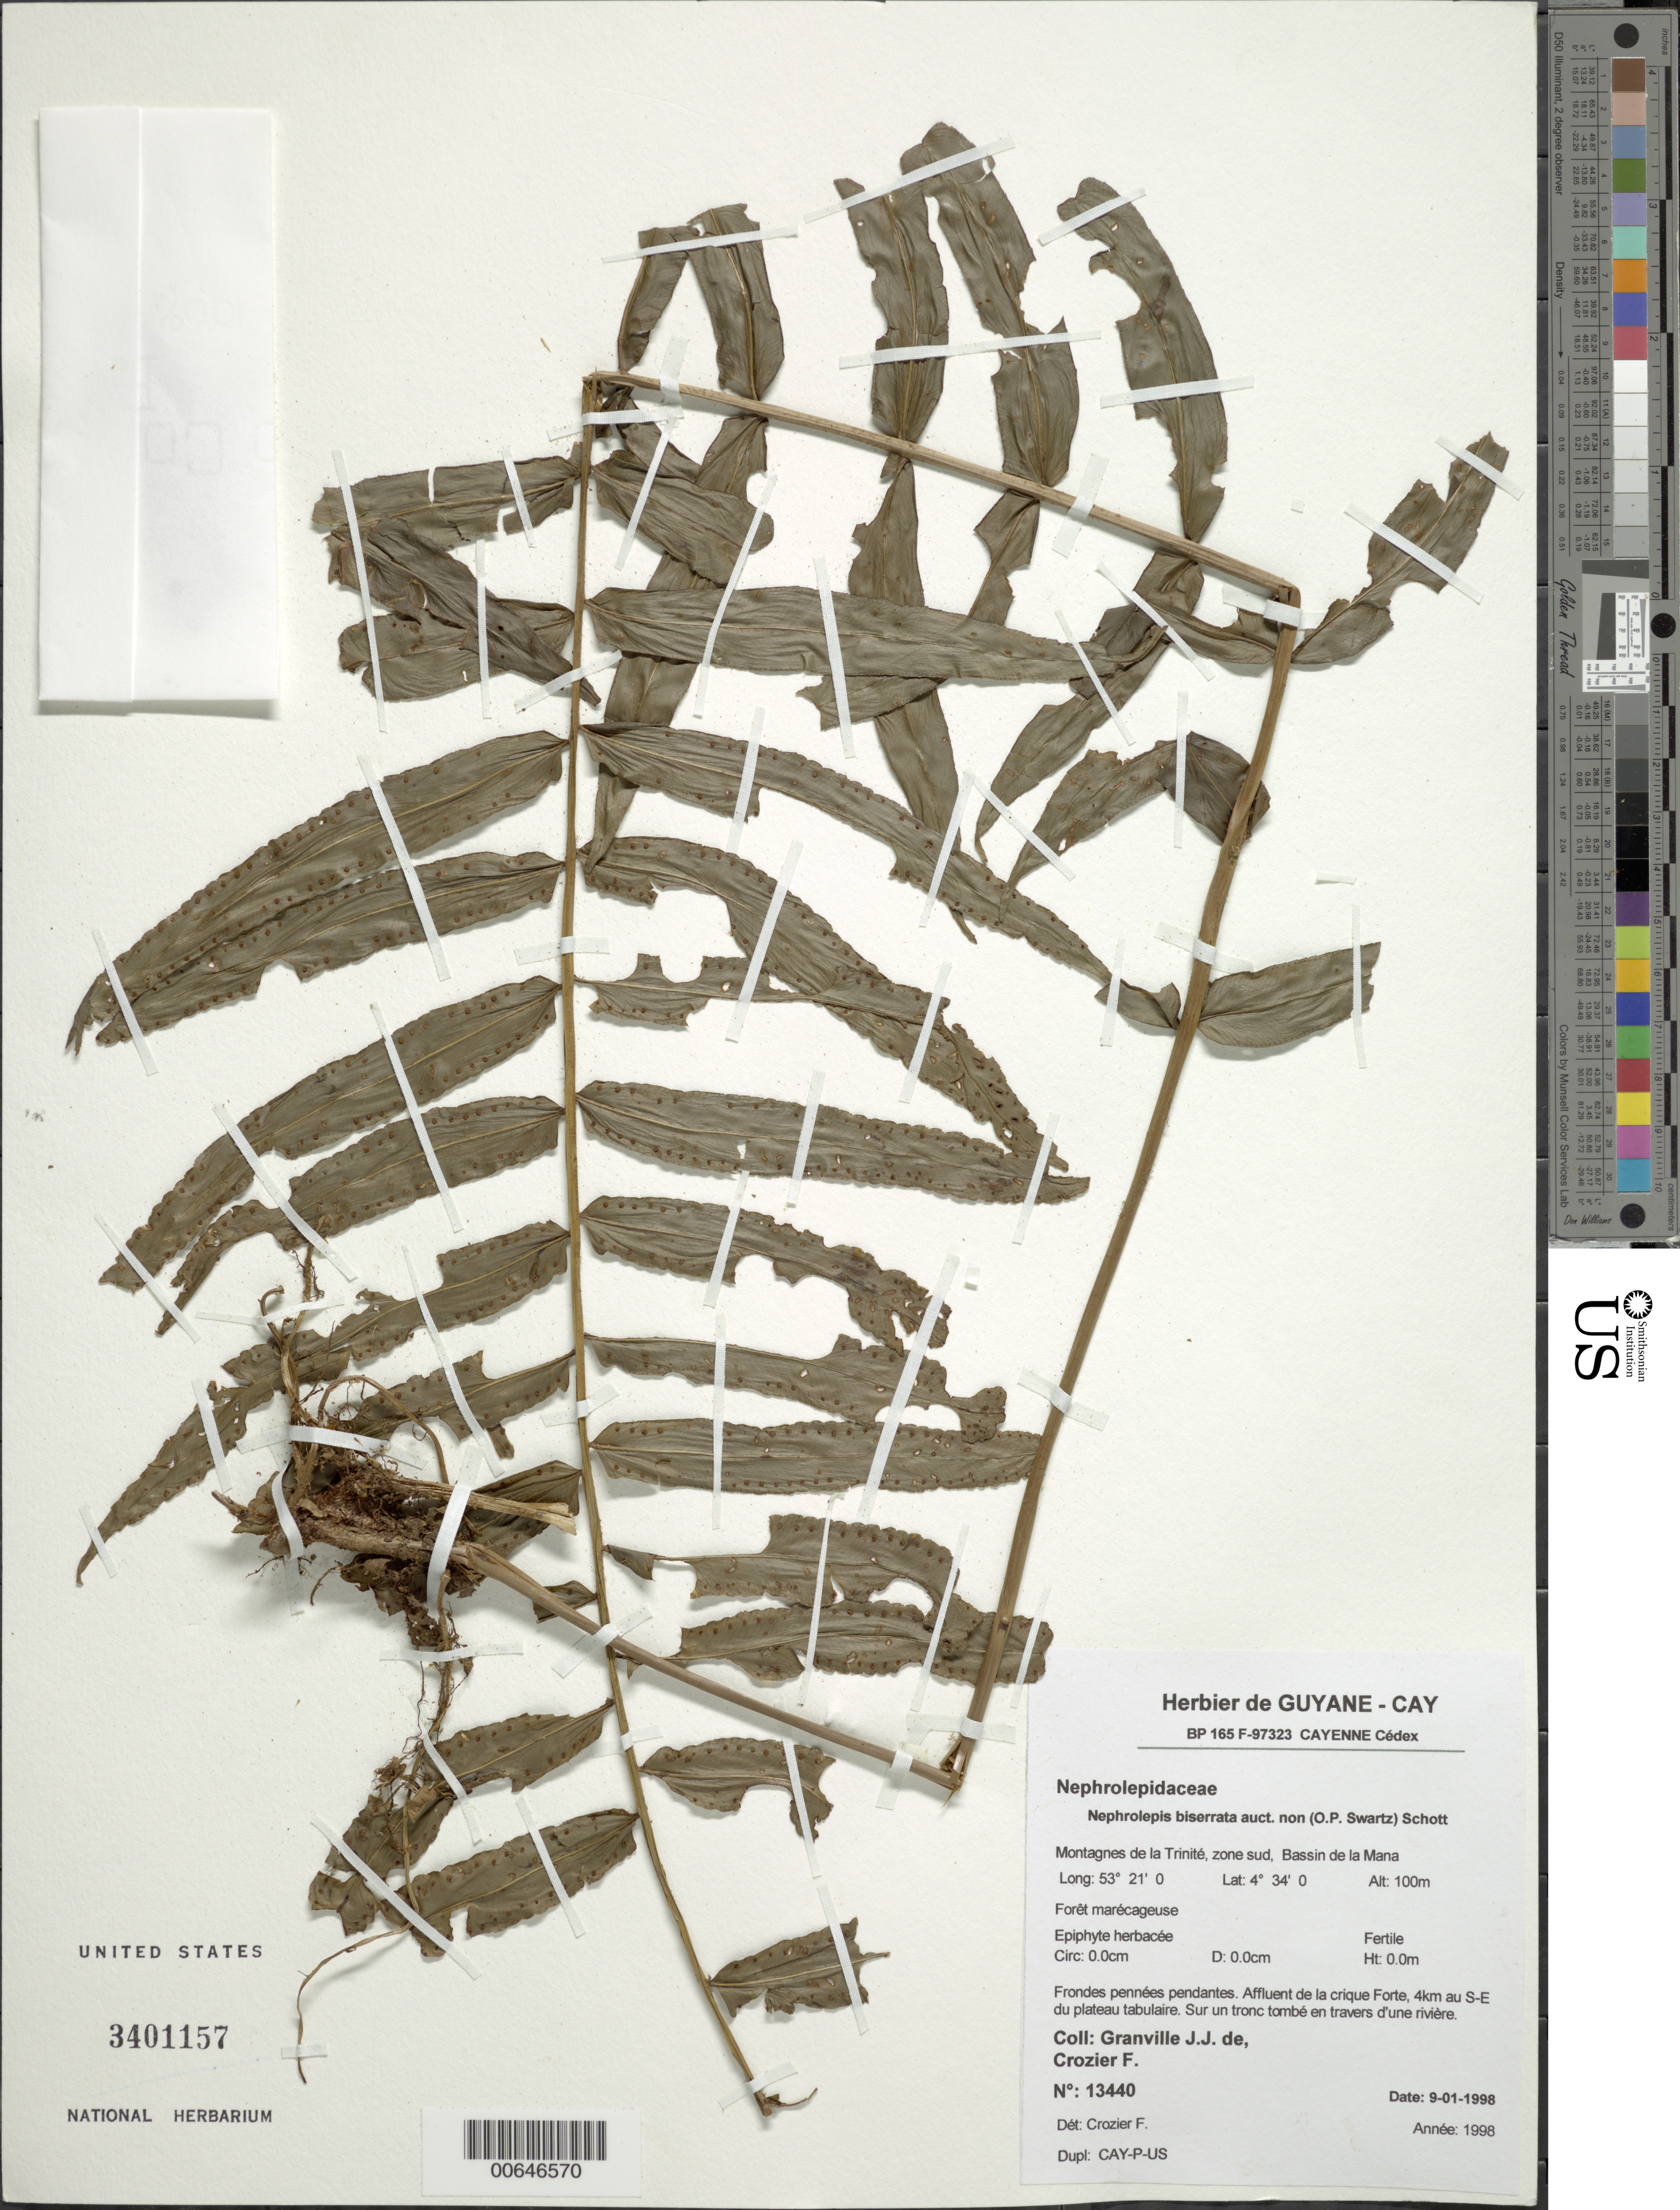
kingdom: Plantae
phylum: Tracheophyta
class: Polypodiopsida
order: Polypodiales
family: Nephrolepidaceae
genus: Nephrolepis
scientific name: Nephrolepis biserrata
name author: (Sw.) Schott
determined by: Crozier, F.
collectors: J.-J. de Granville & F. Crozier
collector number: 13440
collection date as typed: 9-Jan-98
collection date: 1998-01-09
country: French Guiana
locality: Montagnes de la Trinité, zone sud, Bassin de la Mana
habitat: Forêt marécageuse. Affluent de la crique Forte, 4 km au SE du plateau tabulaire. Sur un tronc tombé en travers d'une rivière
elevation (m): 100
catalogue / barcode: US 3401157